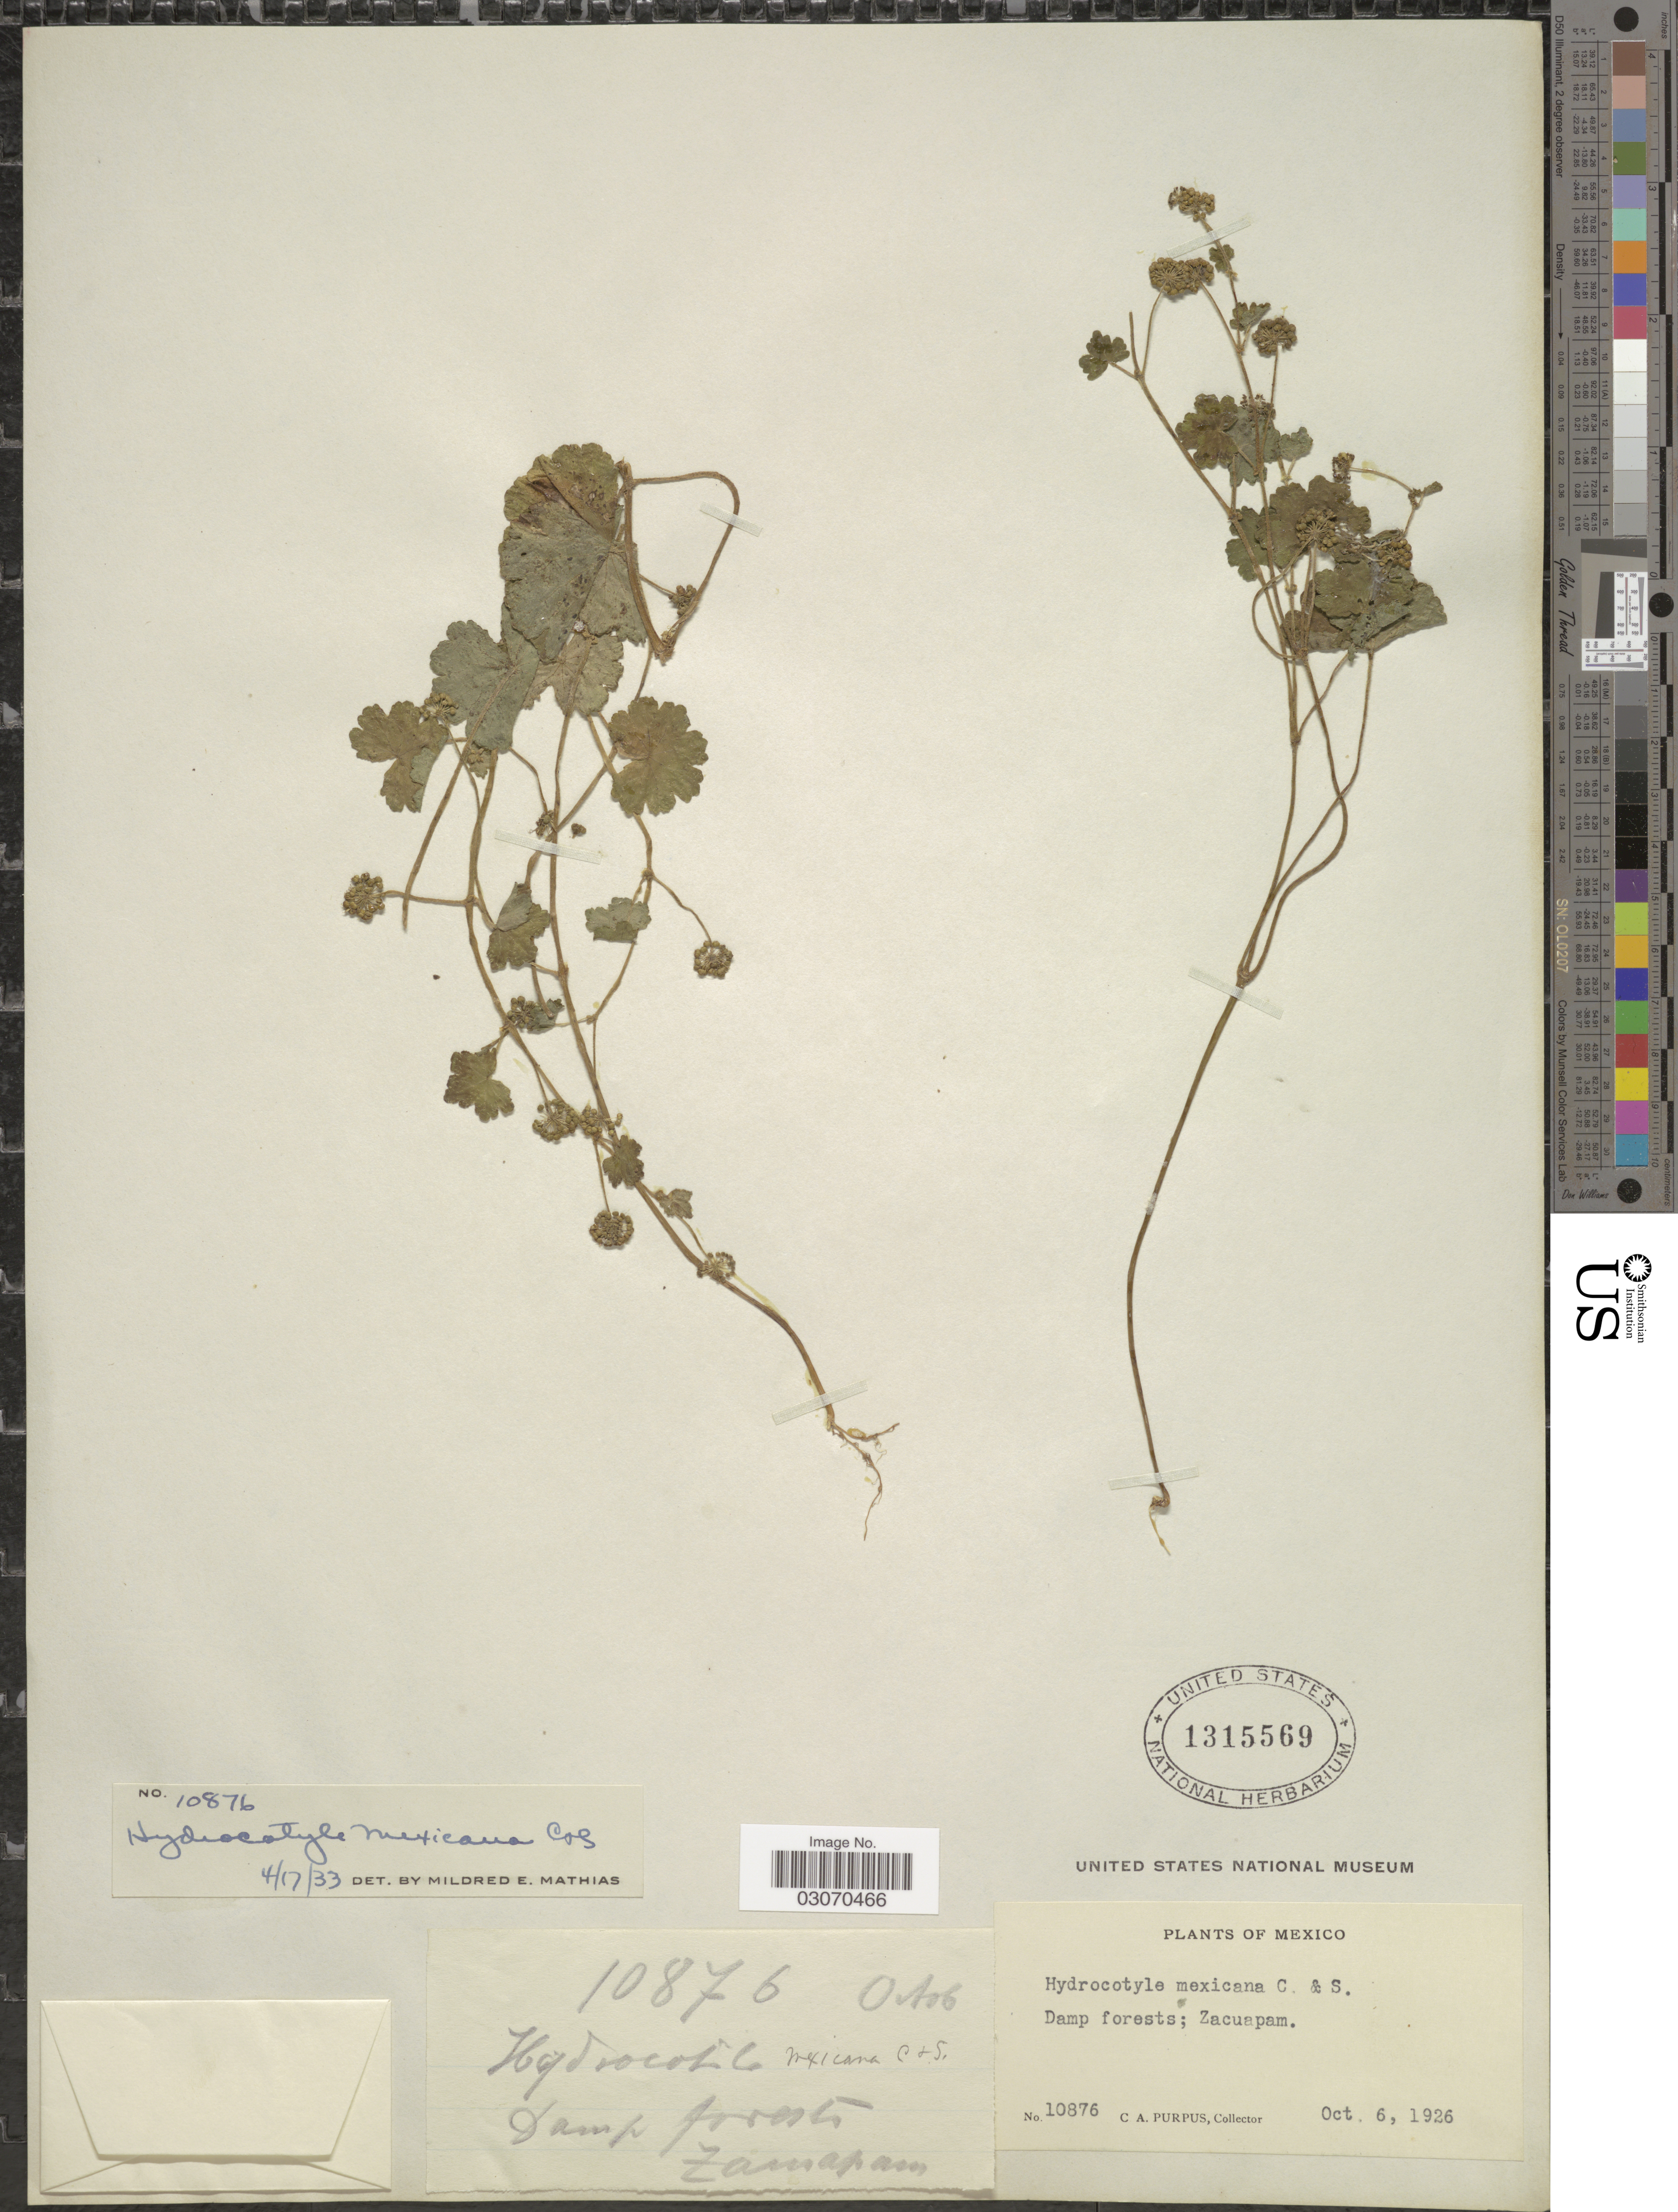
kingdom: Plantae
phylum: Tracheophyta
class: Magnoliopsida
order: Apiales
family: Araliaceae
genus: Hydrocotyle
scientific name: Hydrocotyle mexicana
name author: Schltdl. & Cham.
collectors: C. A. Purpus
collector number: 10876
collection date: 1926-10-06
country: Mexico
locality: Zacuapam.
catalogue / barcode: US 1315569